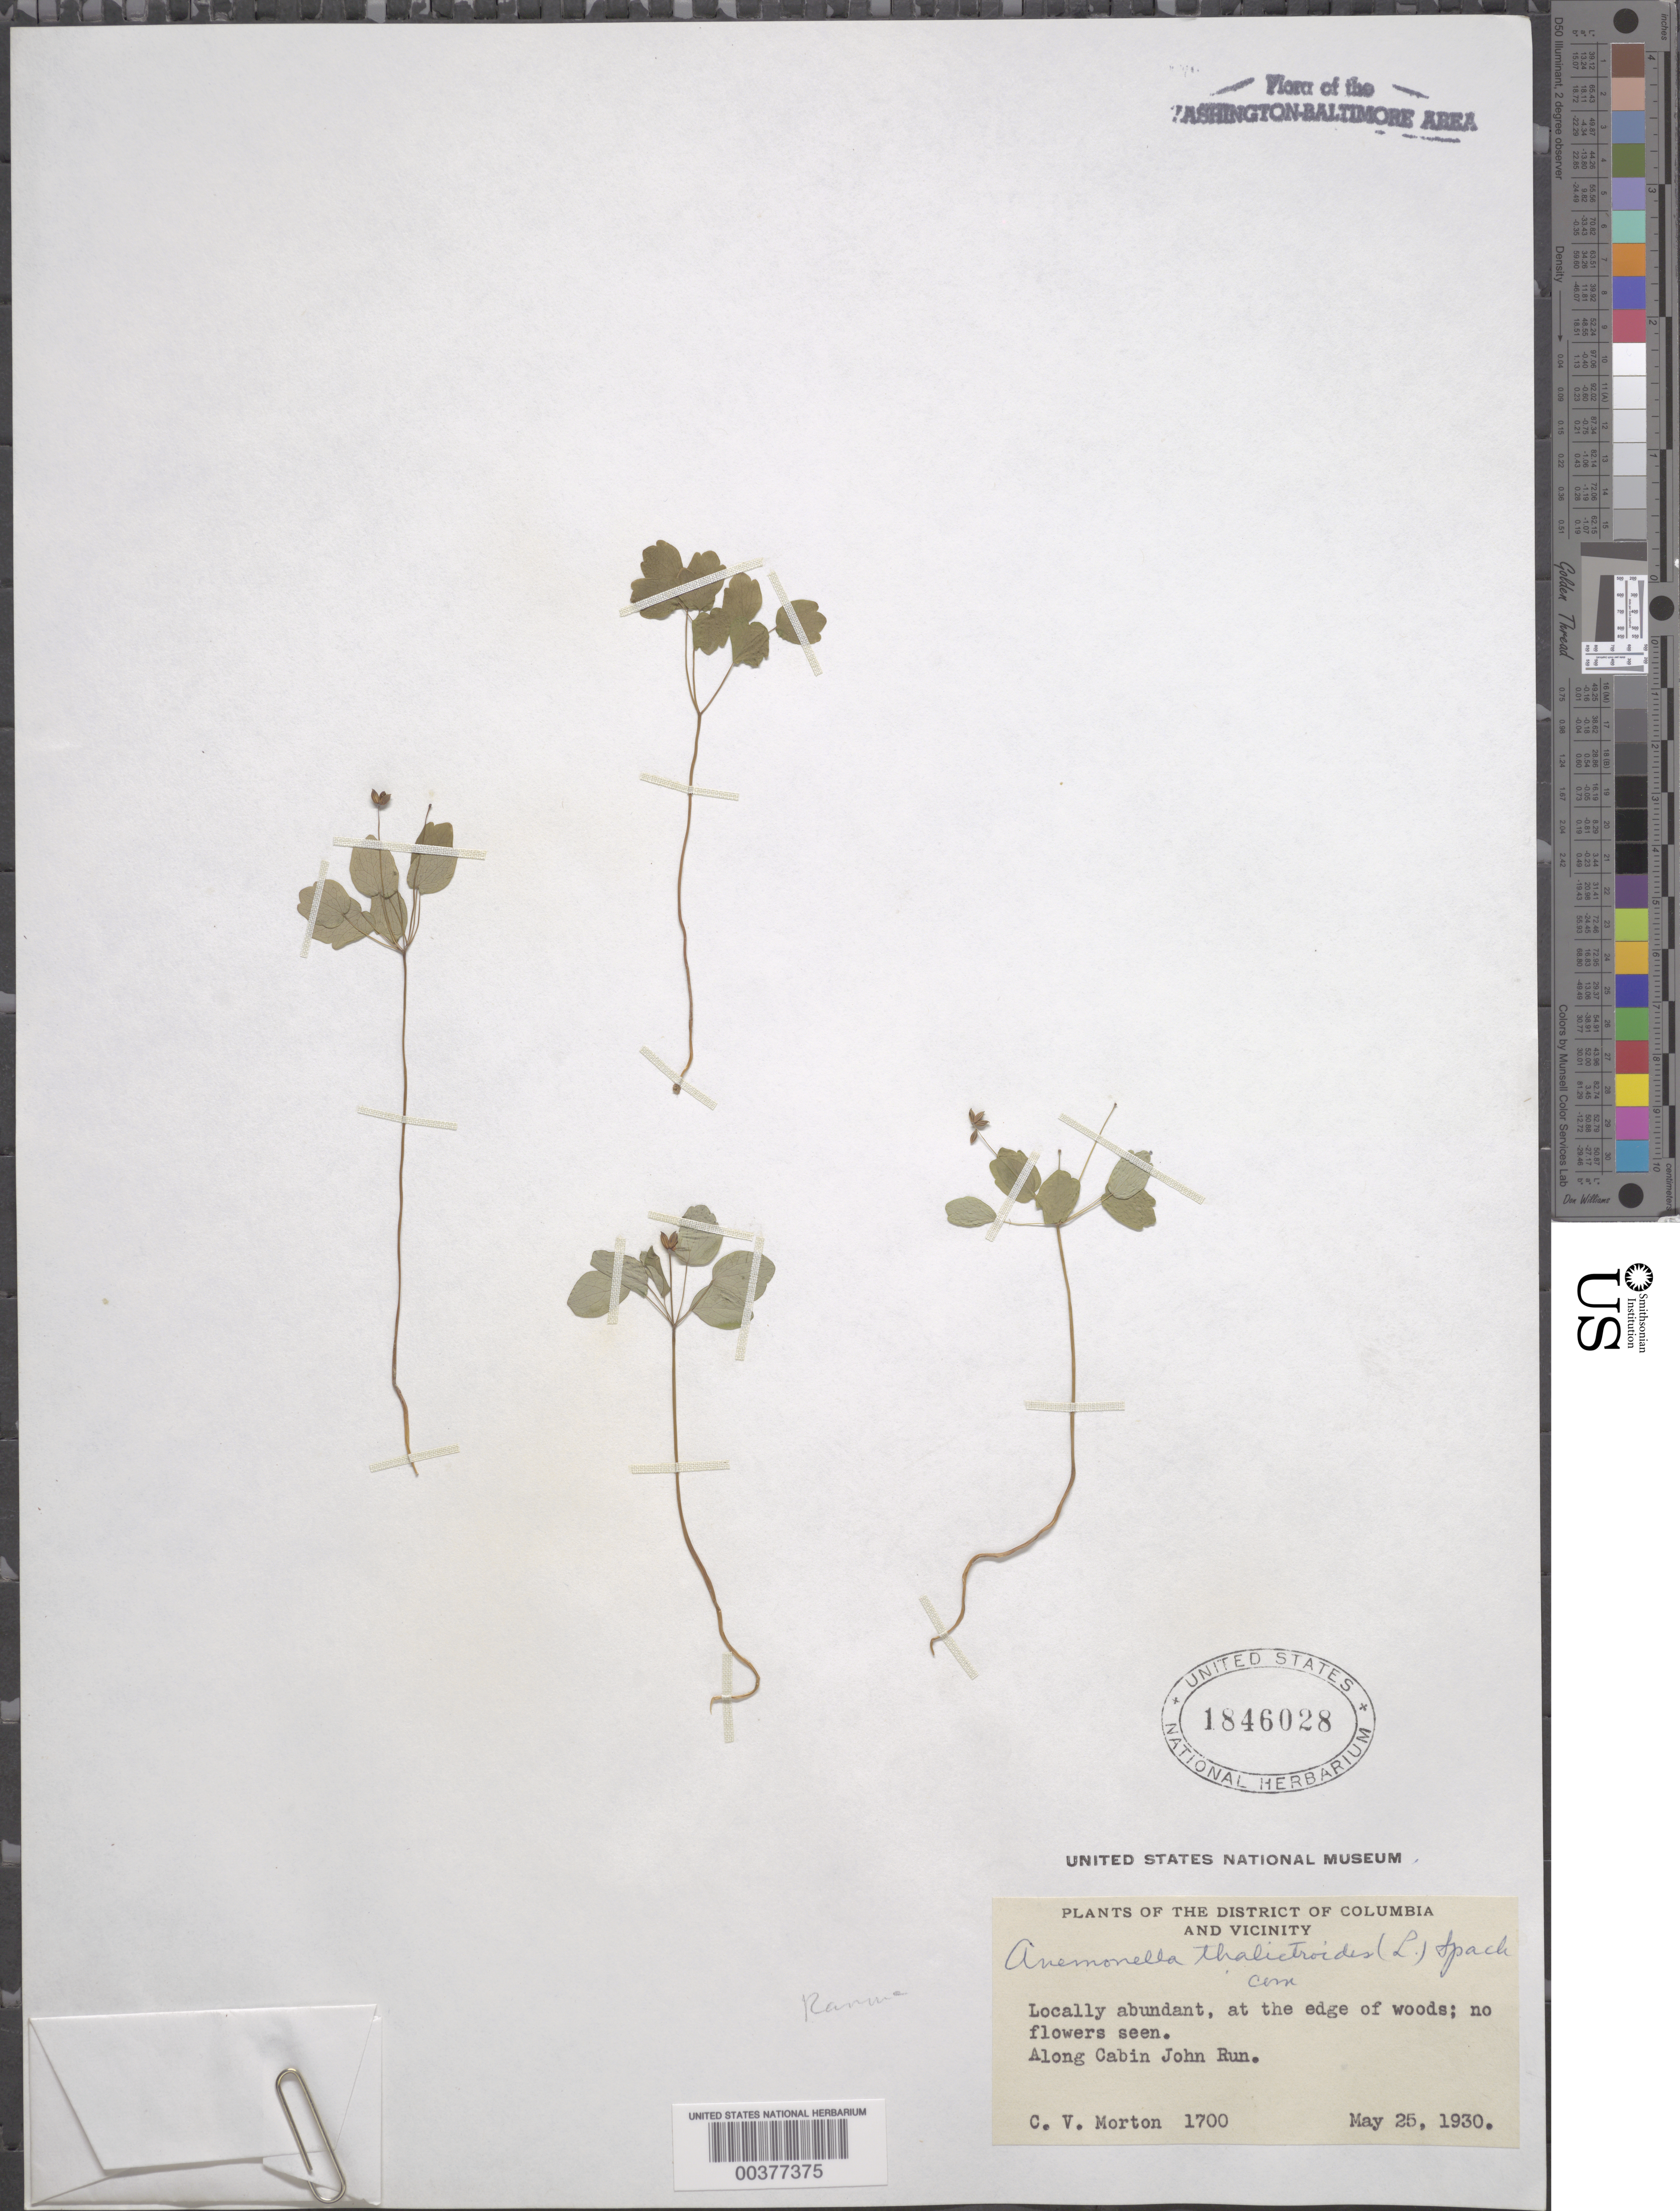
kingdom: Plantae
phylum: Tracheophyta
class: Magnoliopsida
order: Ranunculales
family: Ranunculaceae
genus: Thalictrum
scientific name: Thalictrum thalictroides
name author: (L.) A.J. Eames & B. Boivin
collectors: C. V. Morton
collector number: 1700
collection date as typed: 25 May 1930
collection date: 1930-05-25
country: United States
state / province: Maryland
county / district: Montgomery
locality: Cabin John Run C. & O. Canal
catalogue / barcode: US 1846028